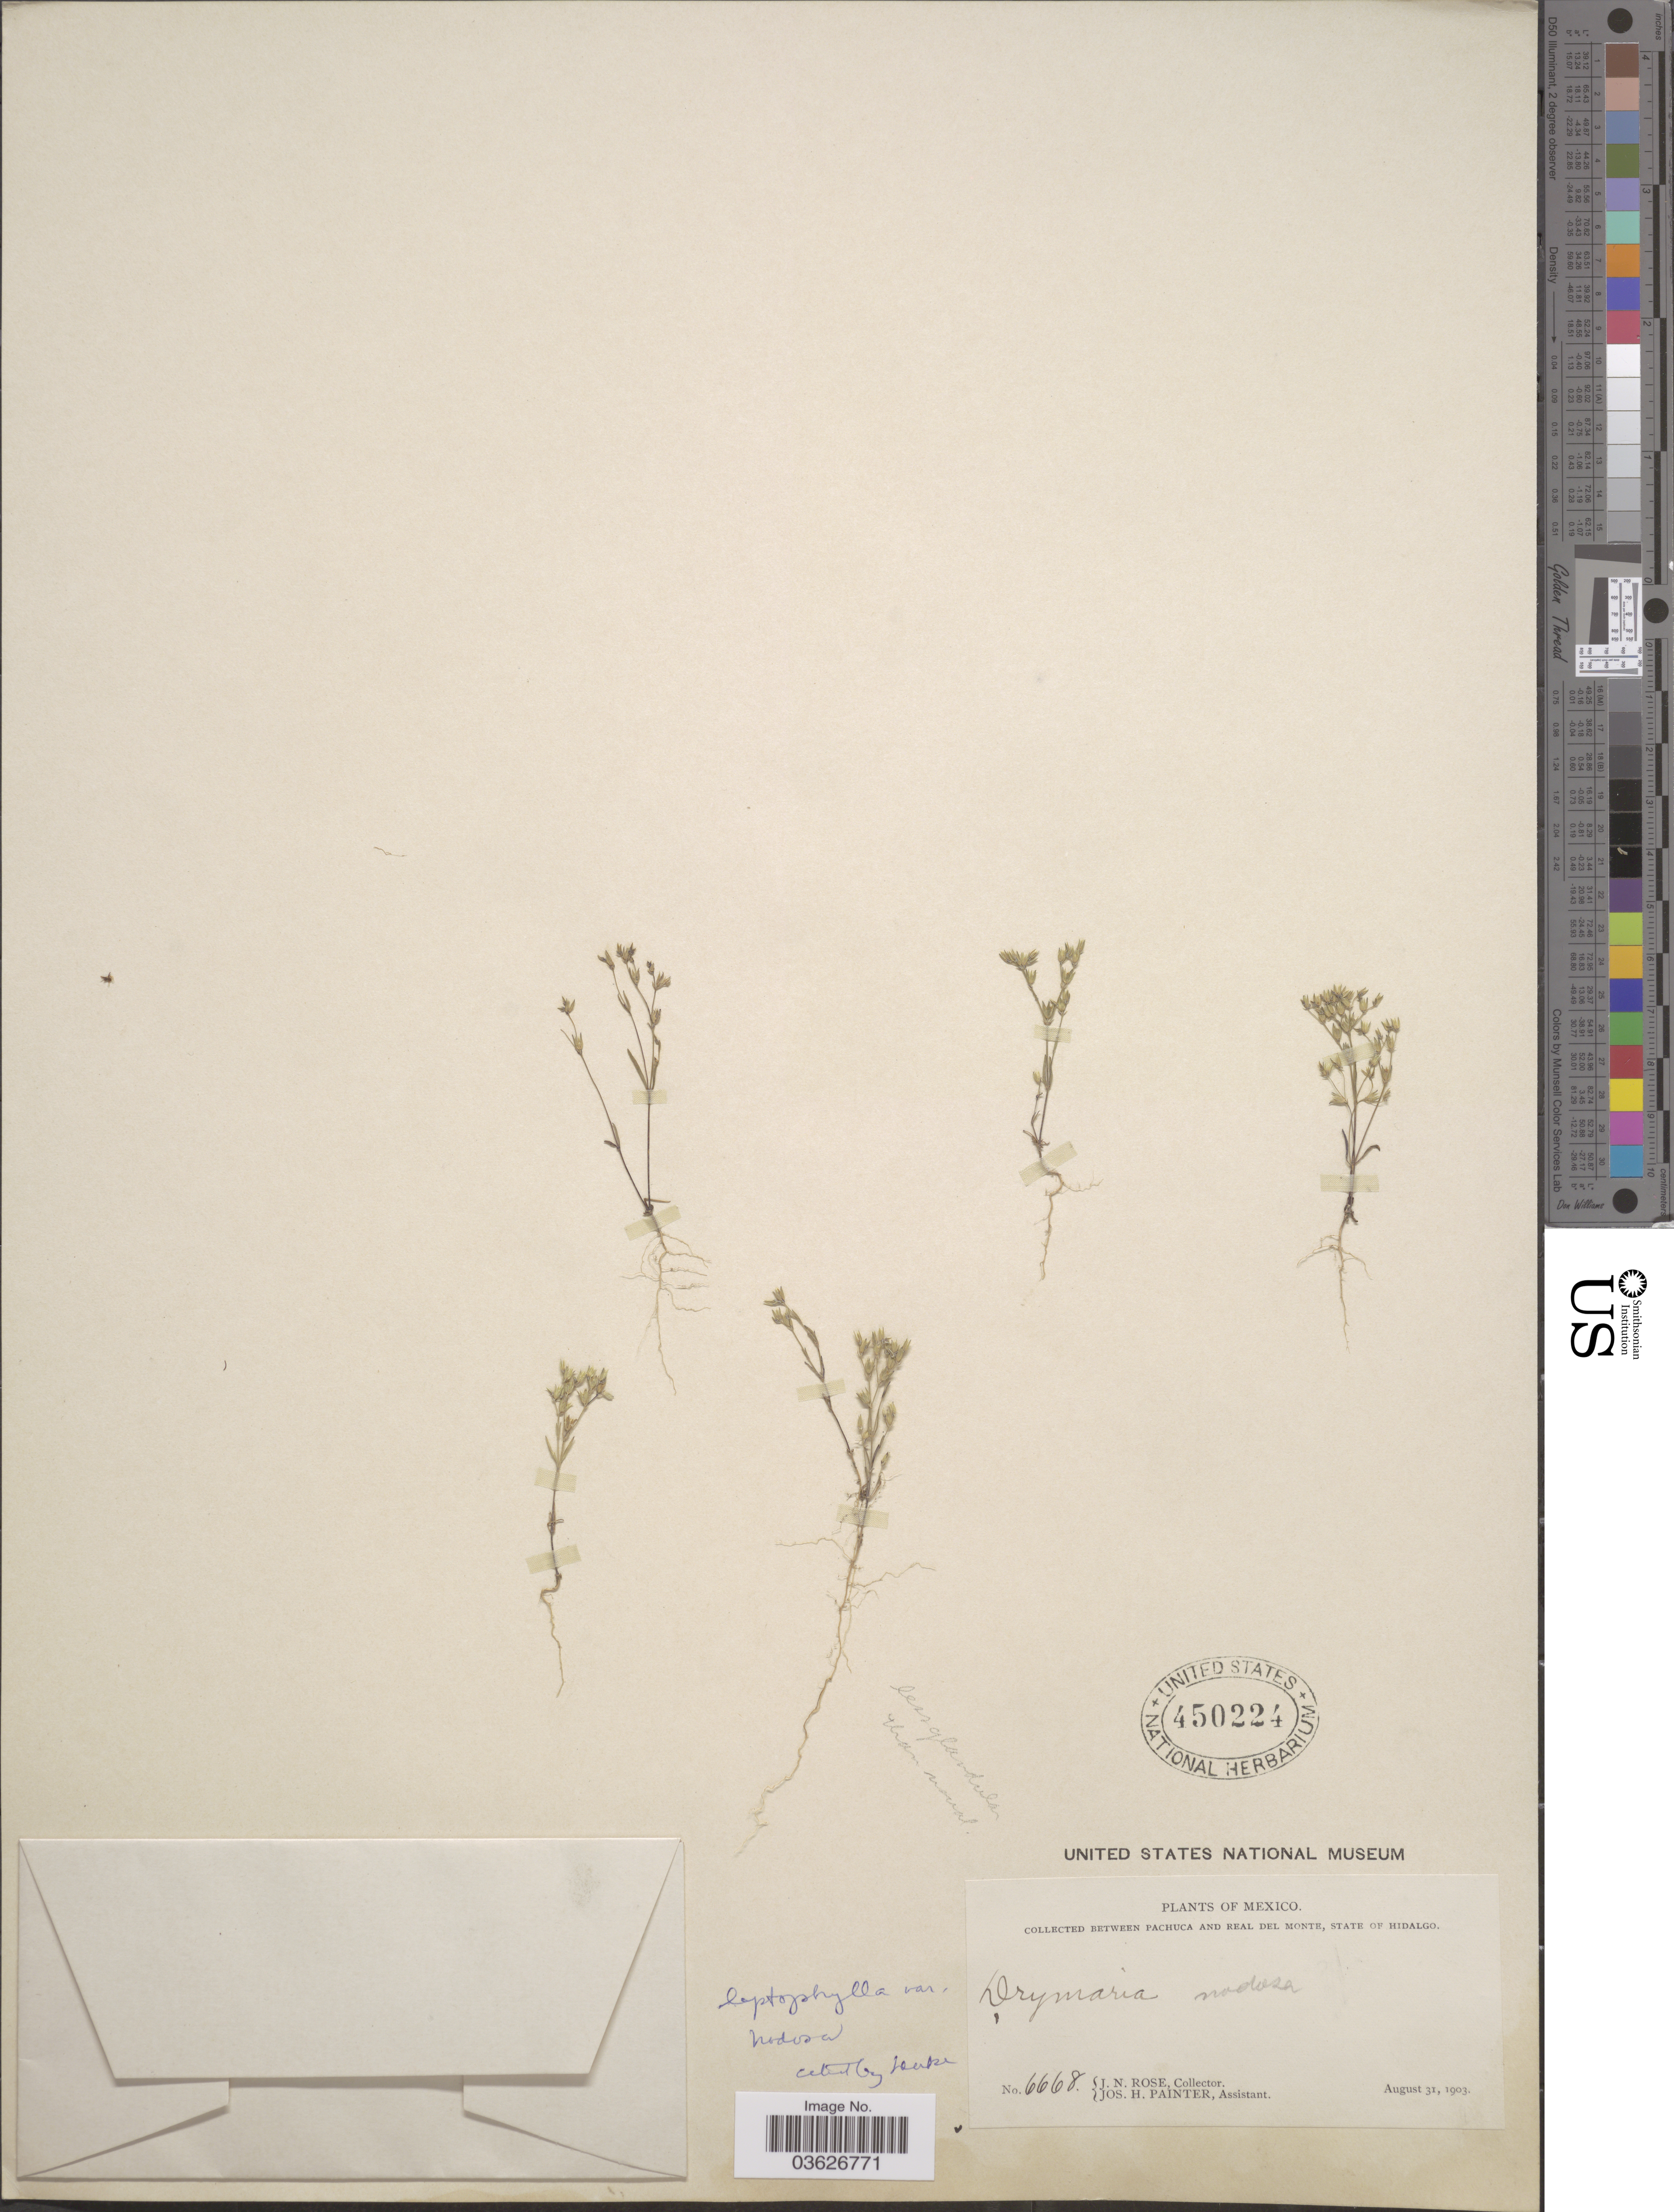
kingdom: Plantae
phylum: Tracheophyta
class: Magnoliopsida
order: Caryophyllales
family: Caryophyllaceae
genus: Drymaria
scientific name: Drymaria leptophylla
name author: (Cham.) Fenzl ex Rohrb.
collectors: J. N. Rose & J. H. Painter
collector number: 6668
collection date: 1903-08-31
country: Mexico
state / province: Hidalgo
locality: Between Pachuca and Real del Monte.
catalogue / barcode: US 450224